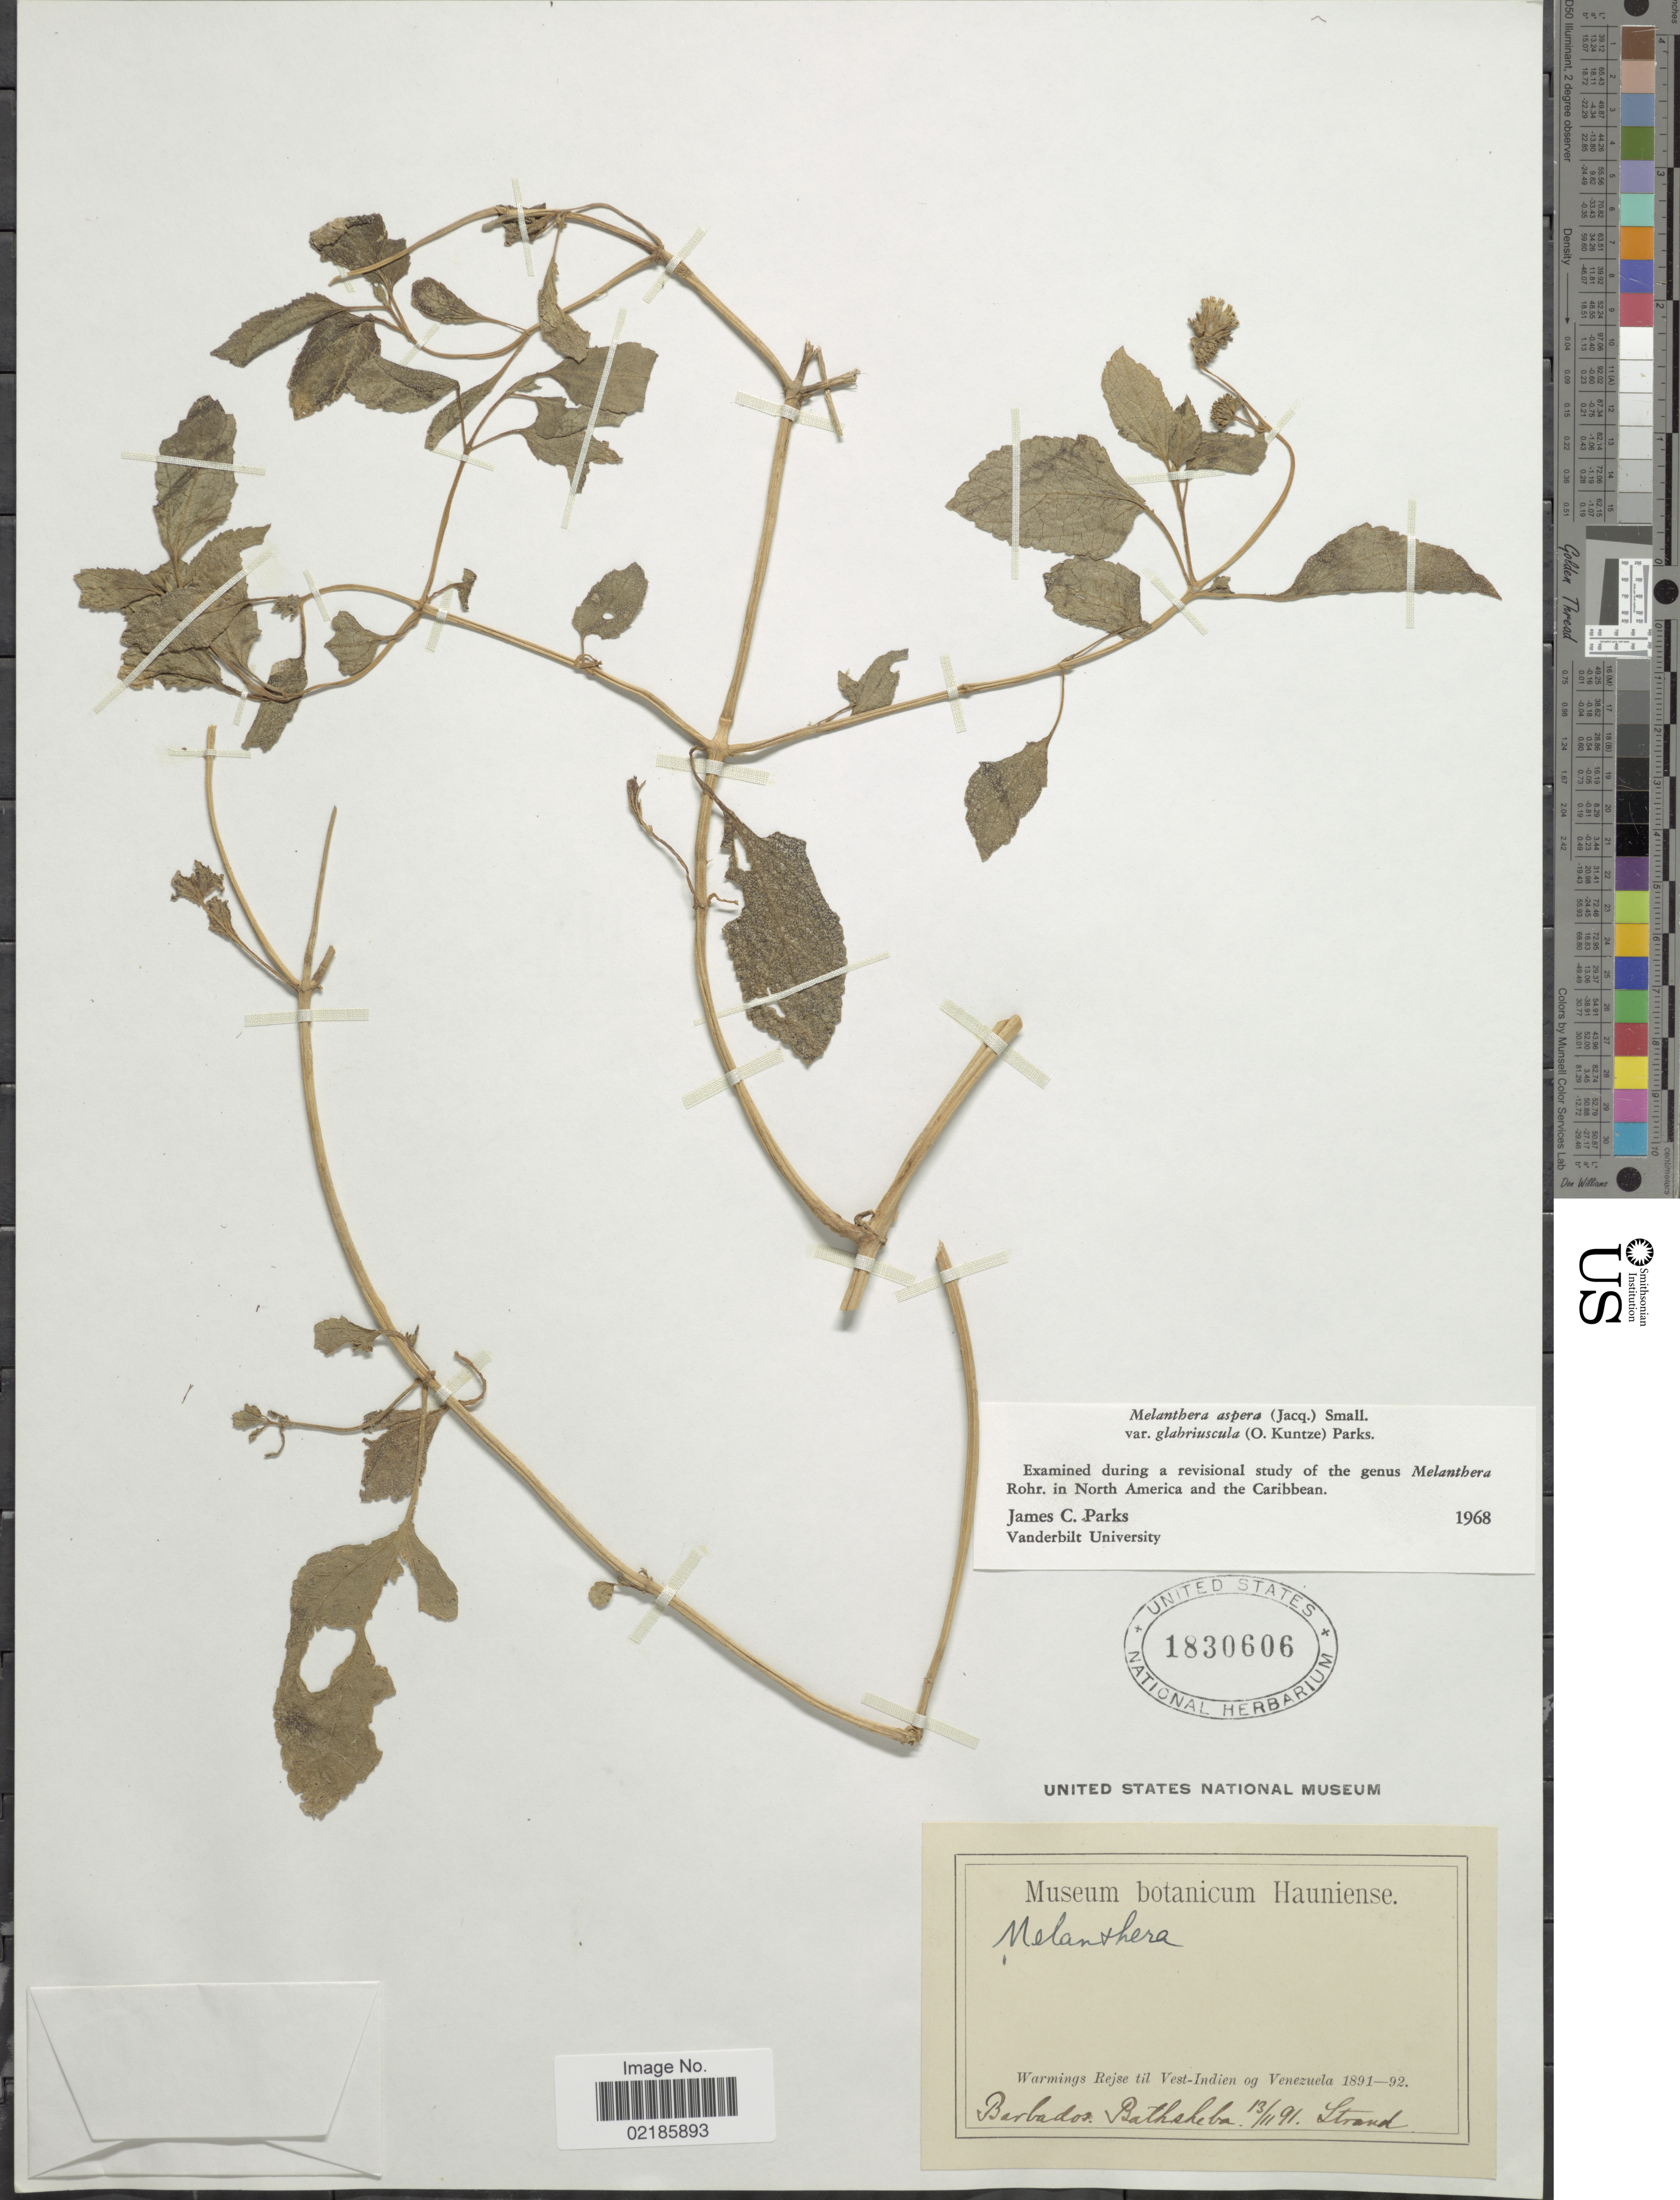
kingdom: Plantae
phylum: Tracheophyta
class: Magnoliopsida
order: Asterales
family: Asteraceae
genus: Melanthera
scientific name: Melanthera aspera var. glabriuscula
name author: (Kuntze) Parks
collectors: -. Warmings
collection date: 1891-11-13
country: Barbados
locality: Bathsheba.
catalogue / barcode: US 1830606